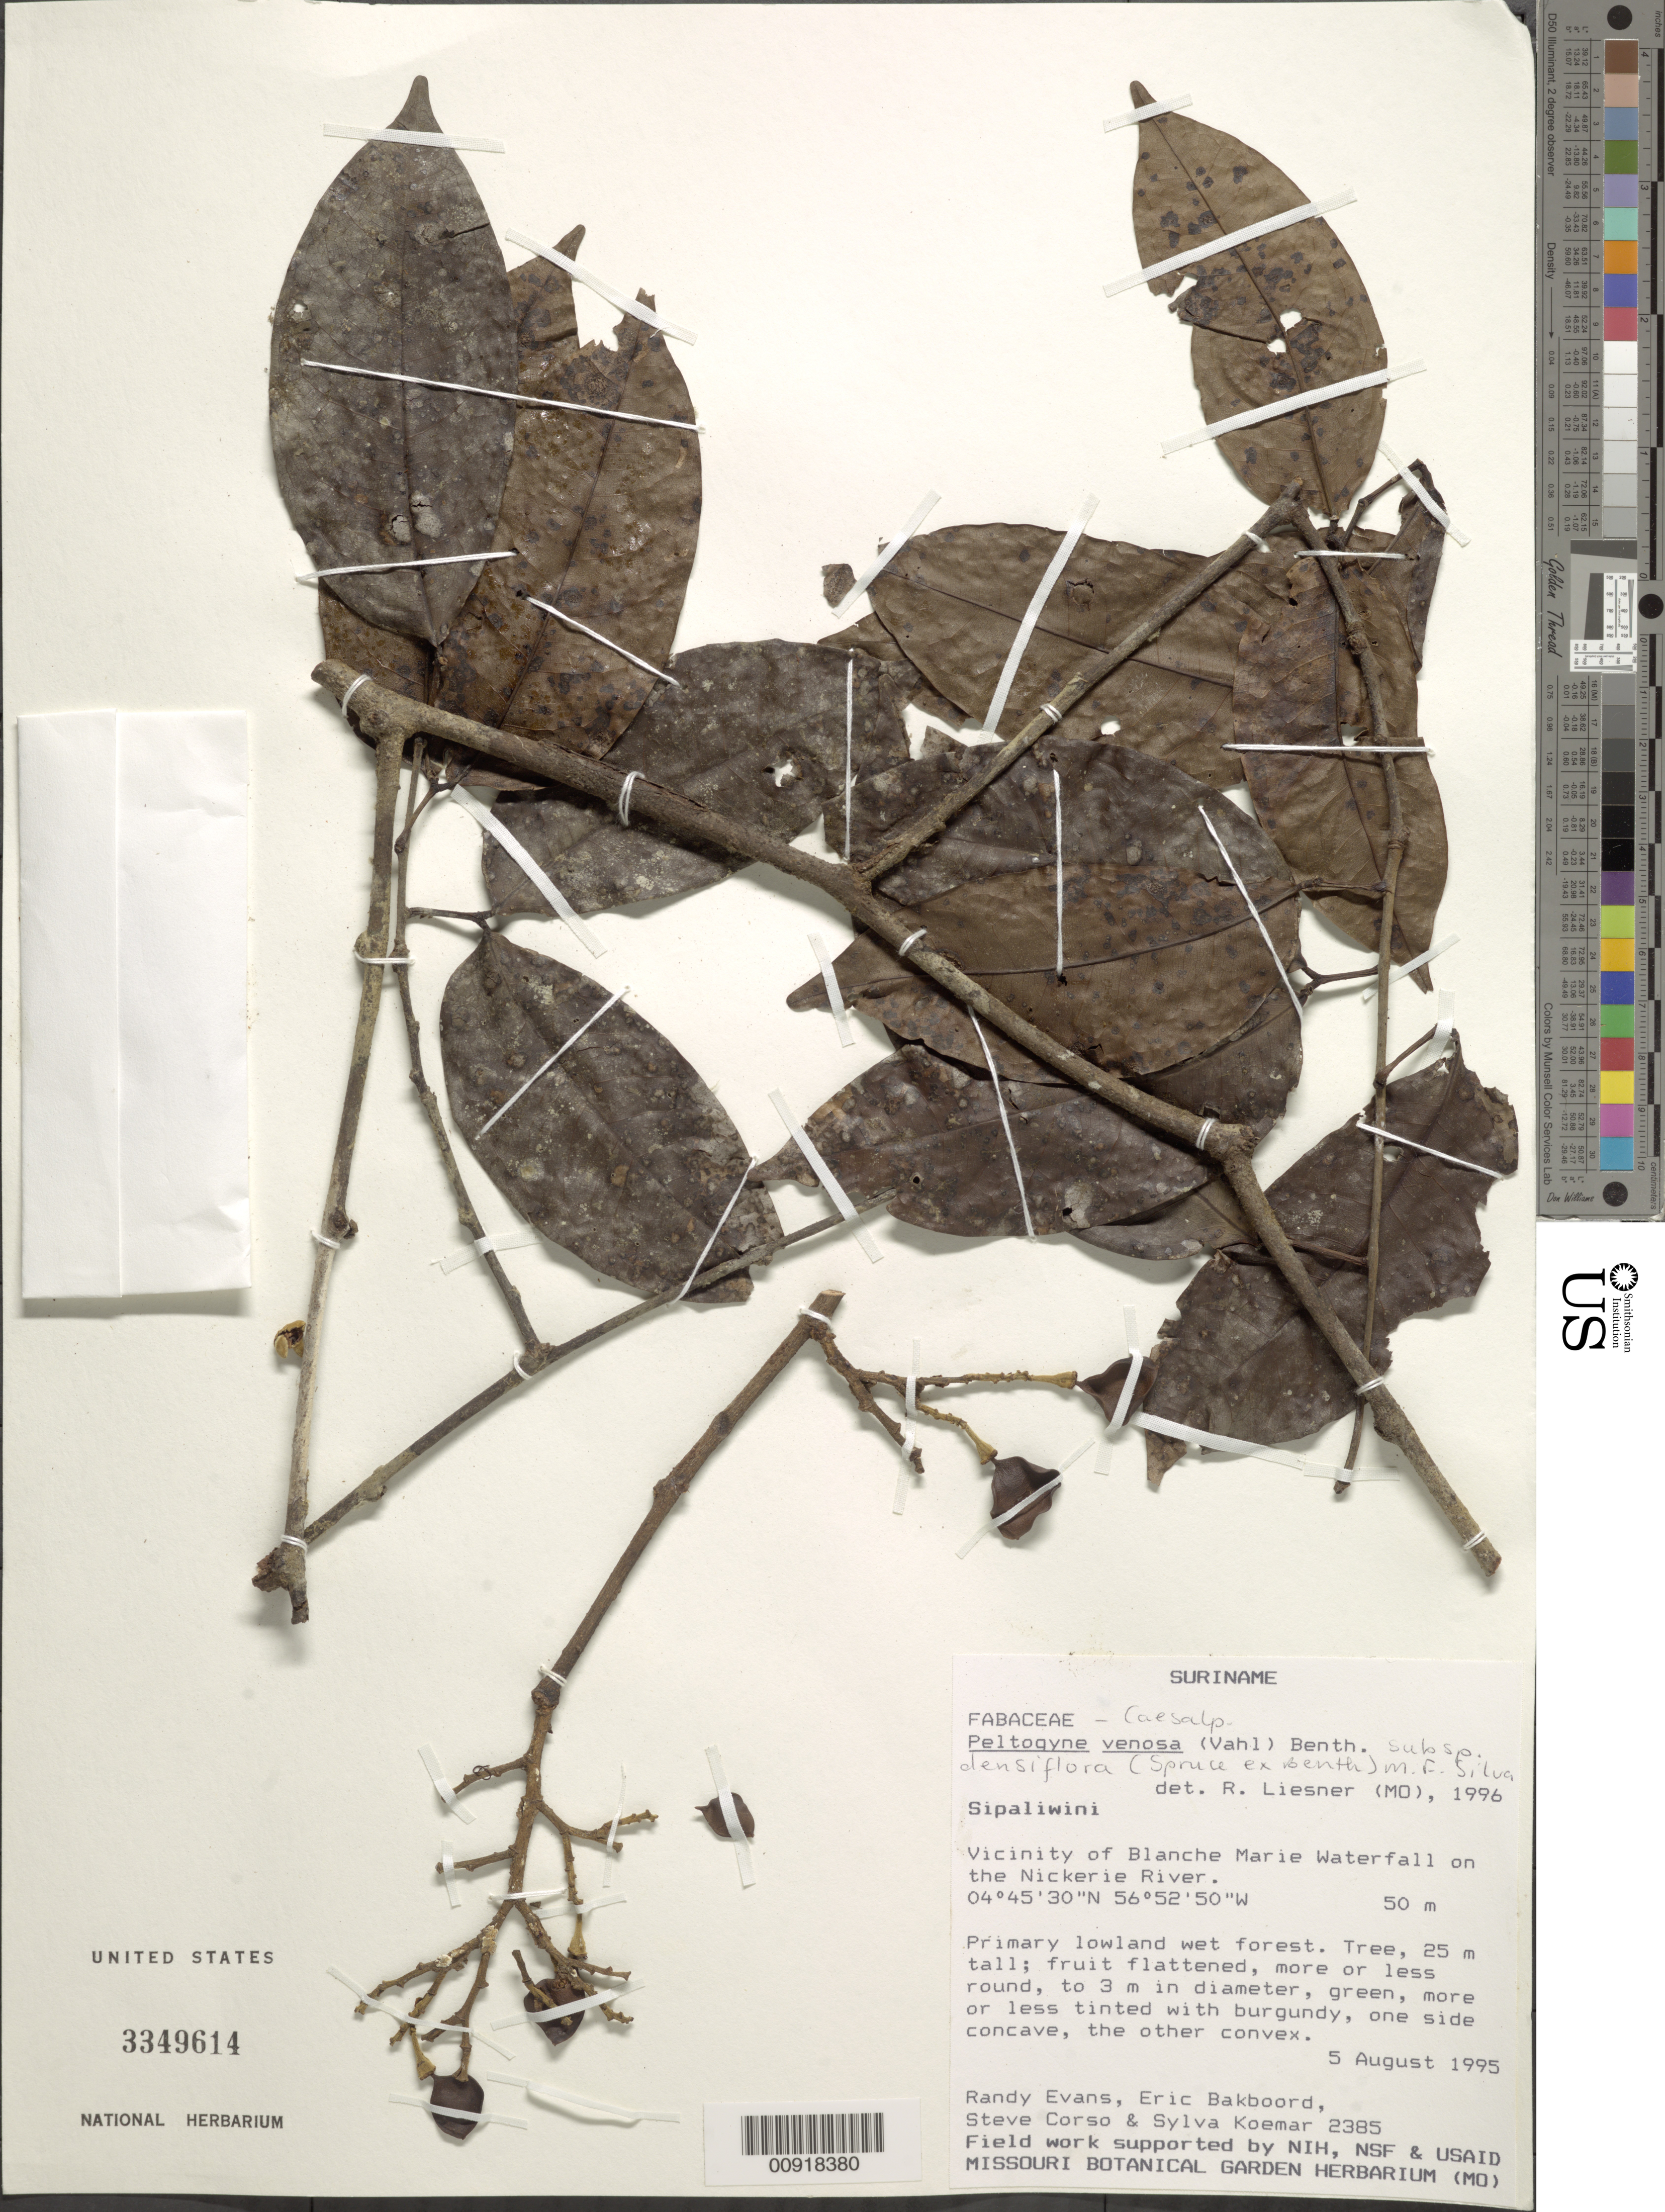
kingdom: Plantae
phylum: Tracheophyta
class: Magnoliopsida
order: Fabales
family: Fabaceae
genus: Peltogyne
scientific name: Peltogyne venosa subsp. densiflora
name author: (Spruce ex Benth.) M.F. Silva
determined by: Liesner, R. L.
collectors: R. Evans, E. Bakboord, S. Corso & S. Koemar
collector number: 2385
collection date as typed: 5-Aug-95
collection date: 1995-08-05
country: Suriname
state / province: Sipaliwini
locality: Blanche Marie Waterfall, vic., on Nickerie R.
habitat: Primary lowland wet forest clearing edge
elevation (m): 50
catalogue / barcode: US 3349614